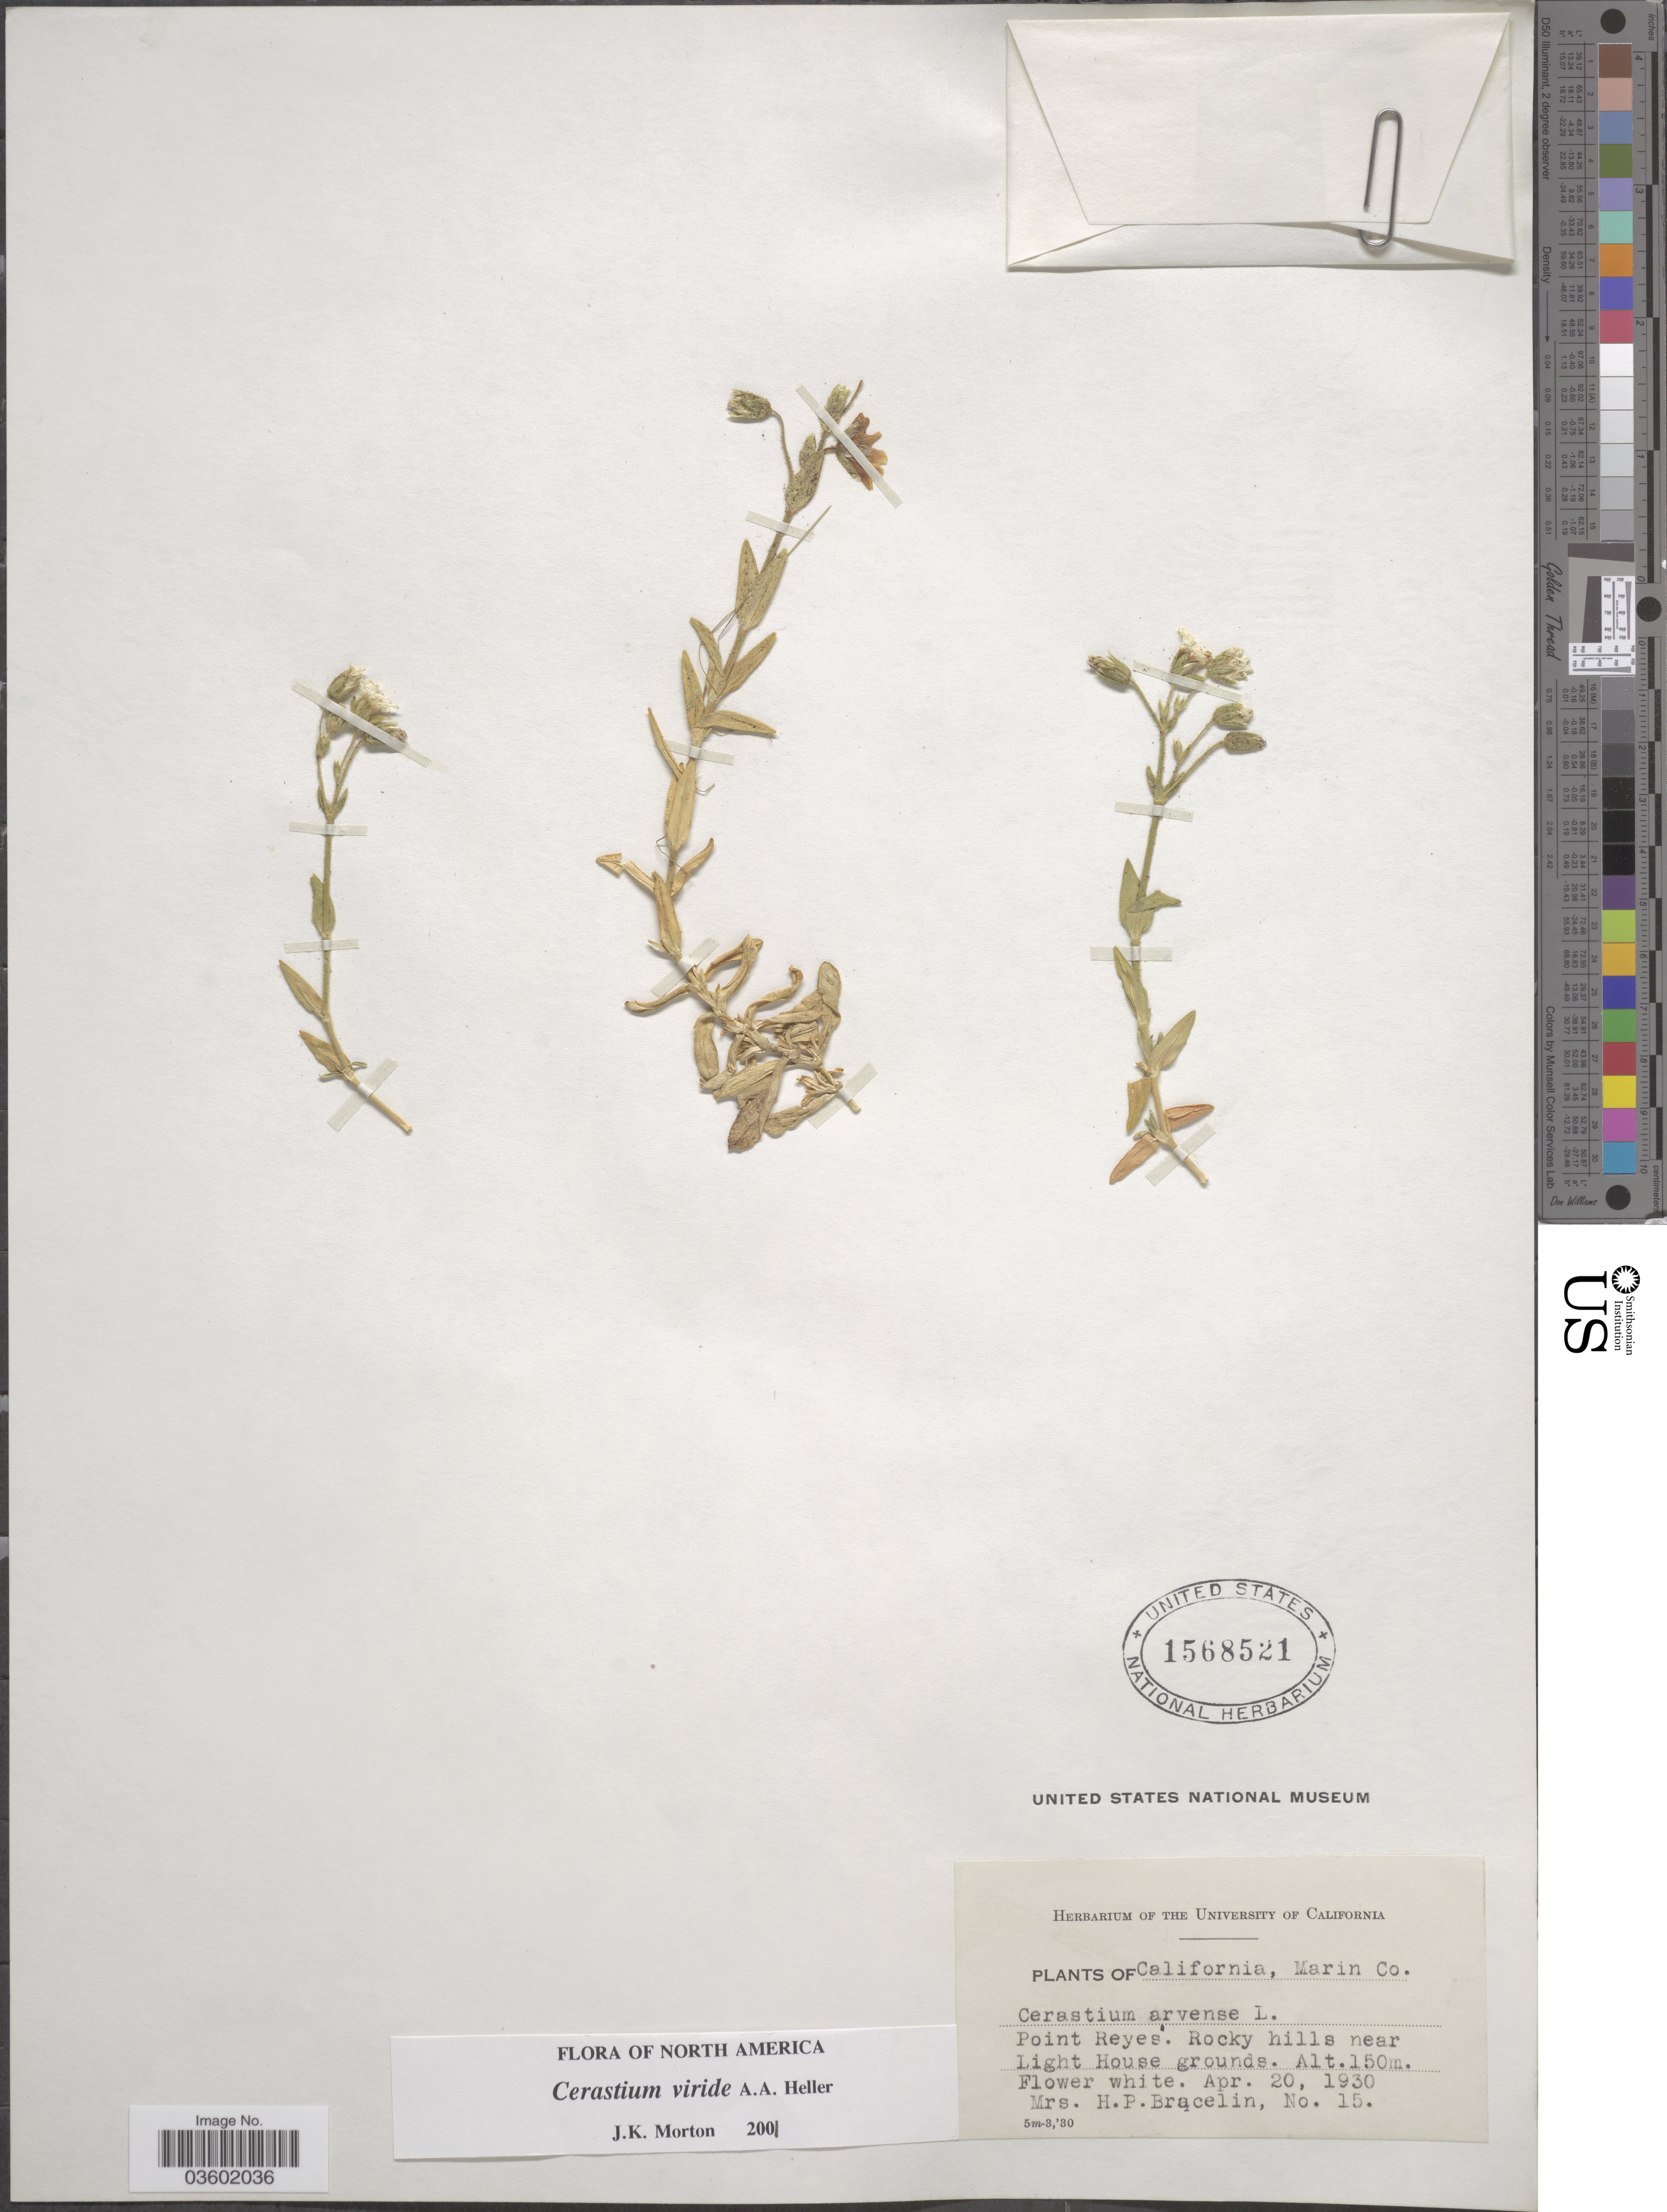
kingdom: Plantae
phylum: Tracheophyta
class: Magnoliopsida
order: Caryophyllales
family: Caryophyllaceae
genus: Cerastium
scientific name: Cerastium viride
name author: A. Heller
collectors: H. Bracelin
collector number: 15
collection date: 1930-04-20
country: United States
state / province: California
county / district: Marin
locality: Marin Co. Point Reyes. Rocky hills near light House grounds.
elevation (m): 150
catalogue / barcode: US 1568521